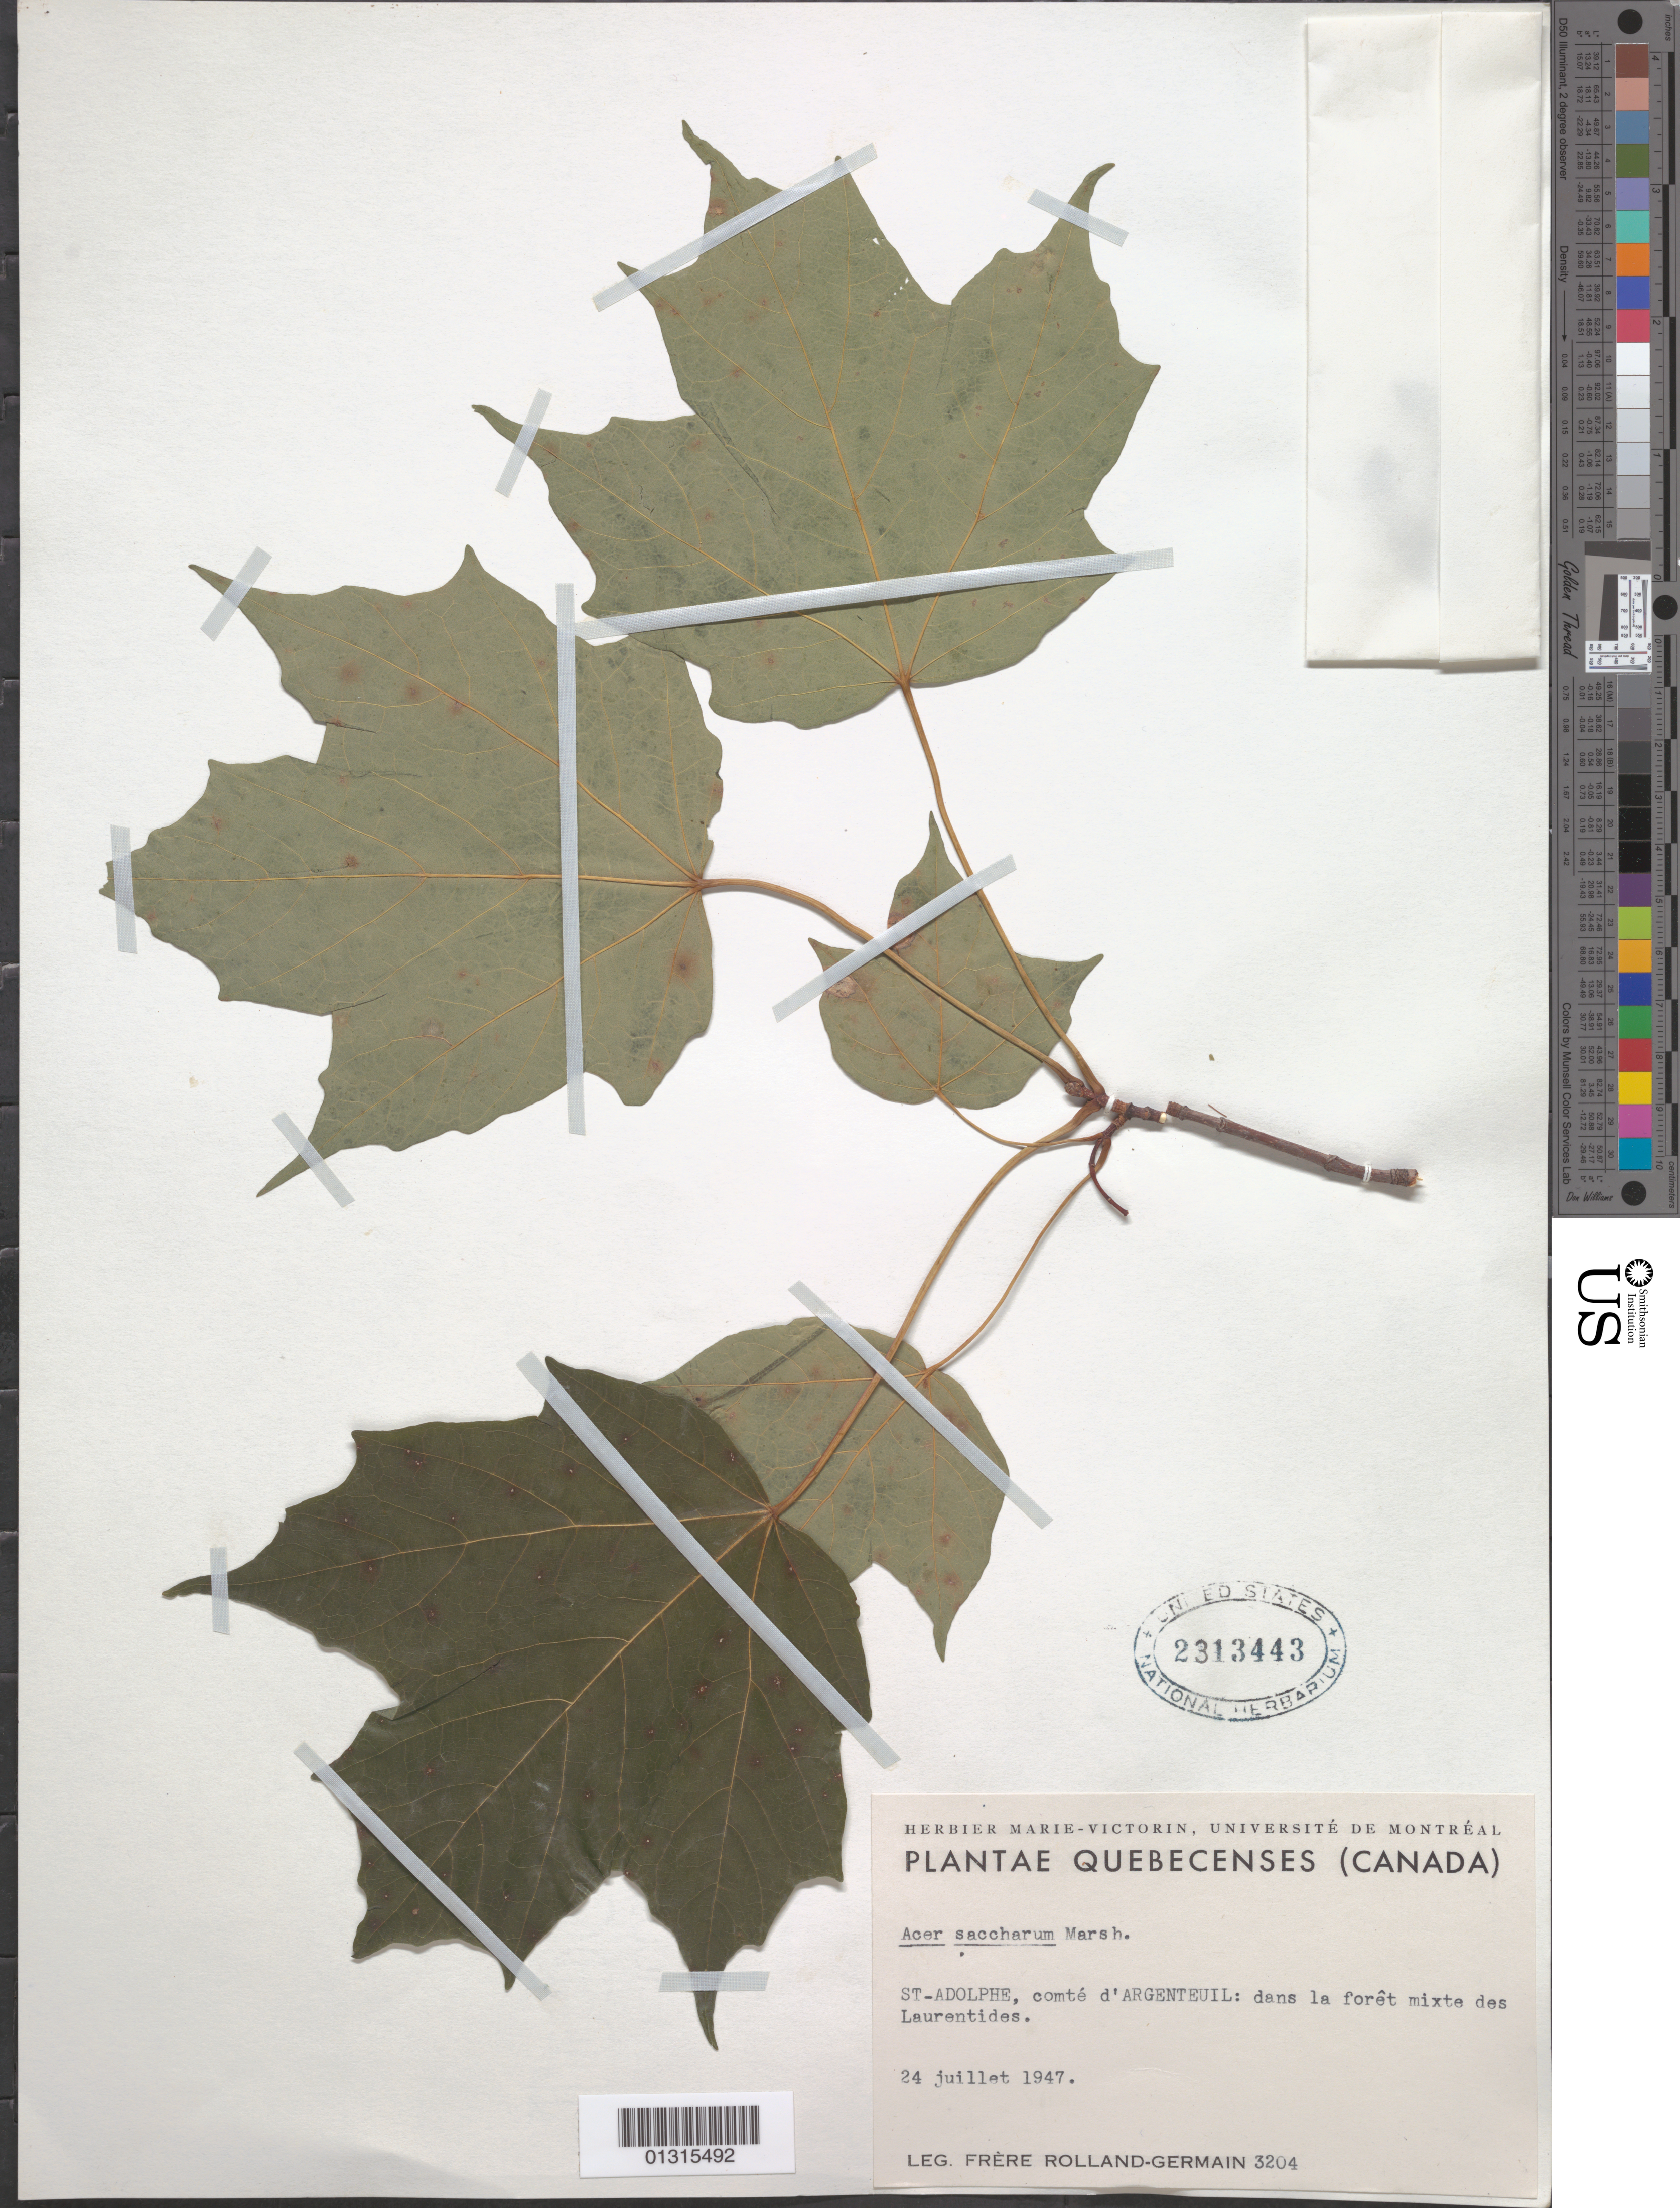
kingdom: Plantae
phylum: Tracheophyta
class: Magnoliopsida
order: Sapindales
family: Sapindaceae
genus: Acer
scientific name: Acer saccharum subsp. skutchii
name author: (Rehder) A.E. Murray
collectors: Rolland-Germain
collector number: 3204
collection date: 1947-07-24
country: Canada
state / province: Quebec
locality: St. Adolphe, comté d'Argenteuil, Laurentides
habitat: Dans la forêt mixte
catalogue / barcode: US 2313443